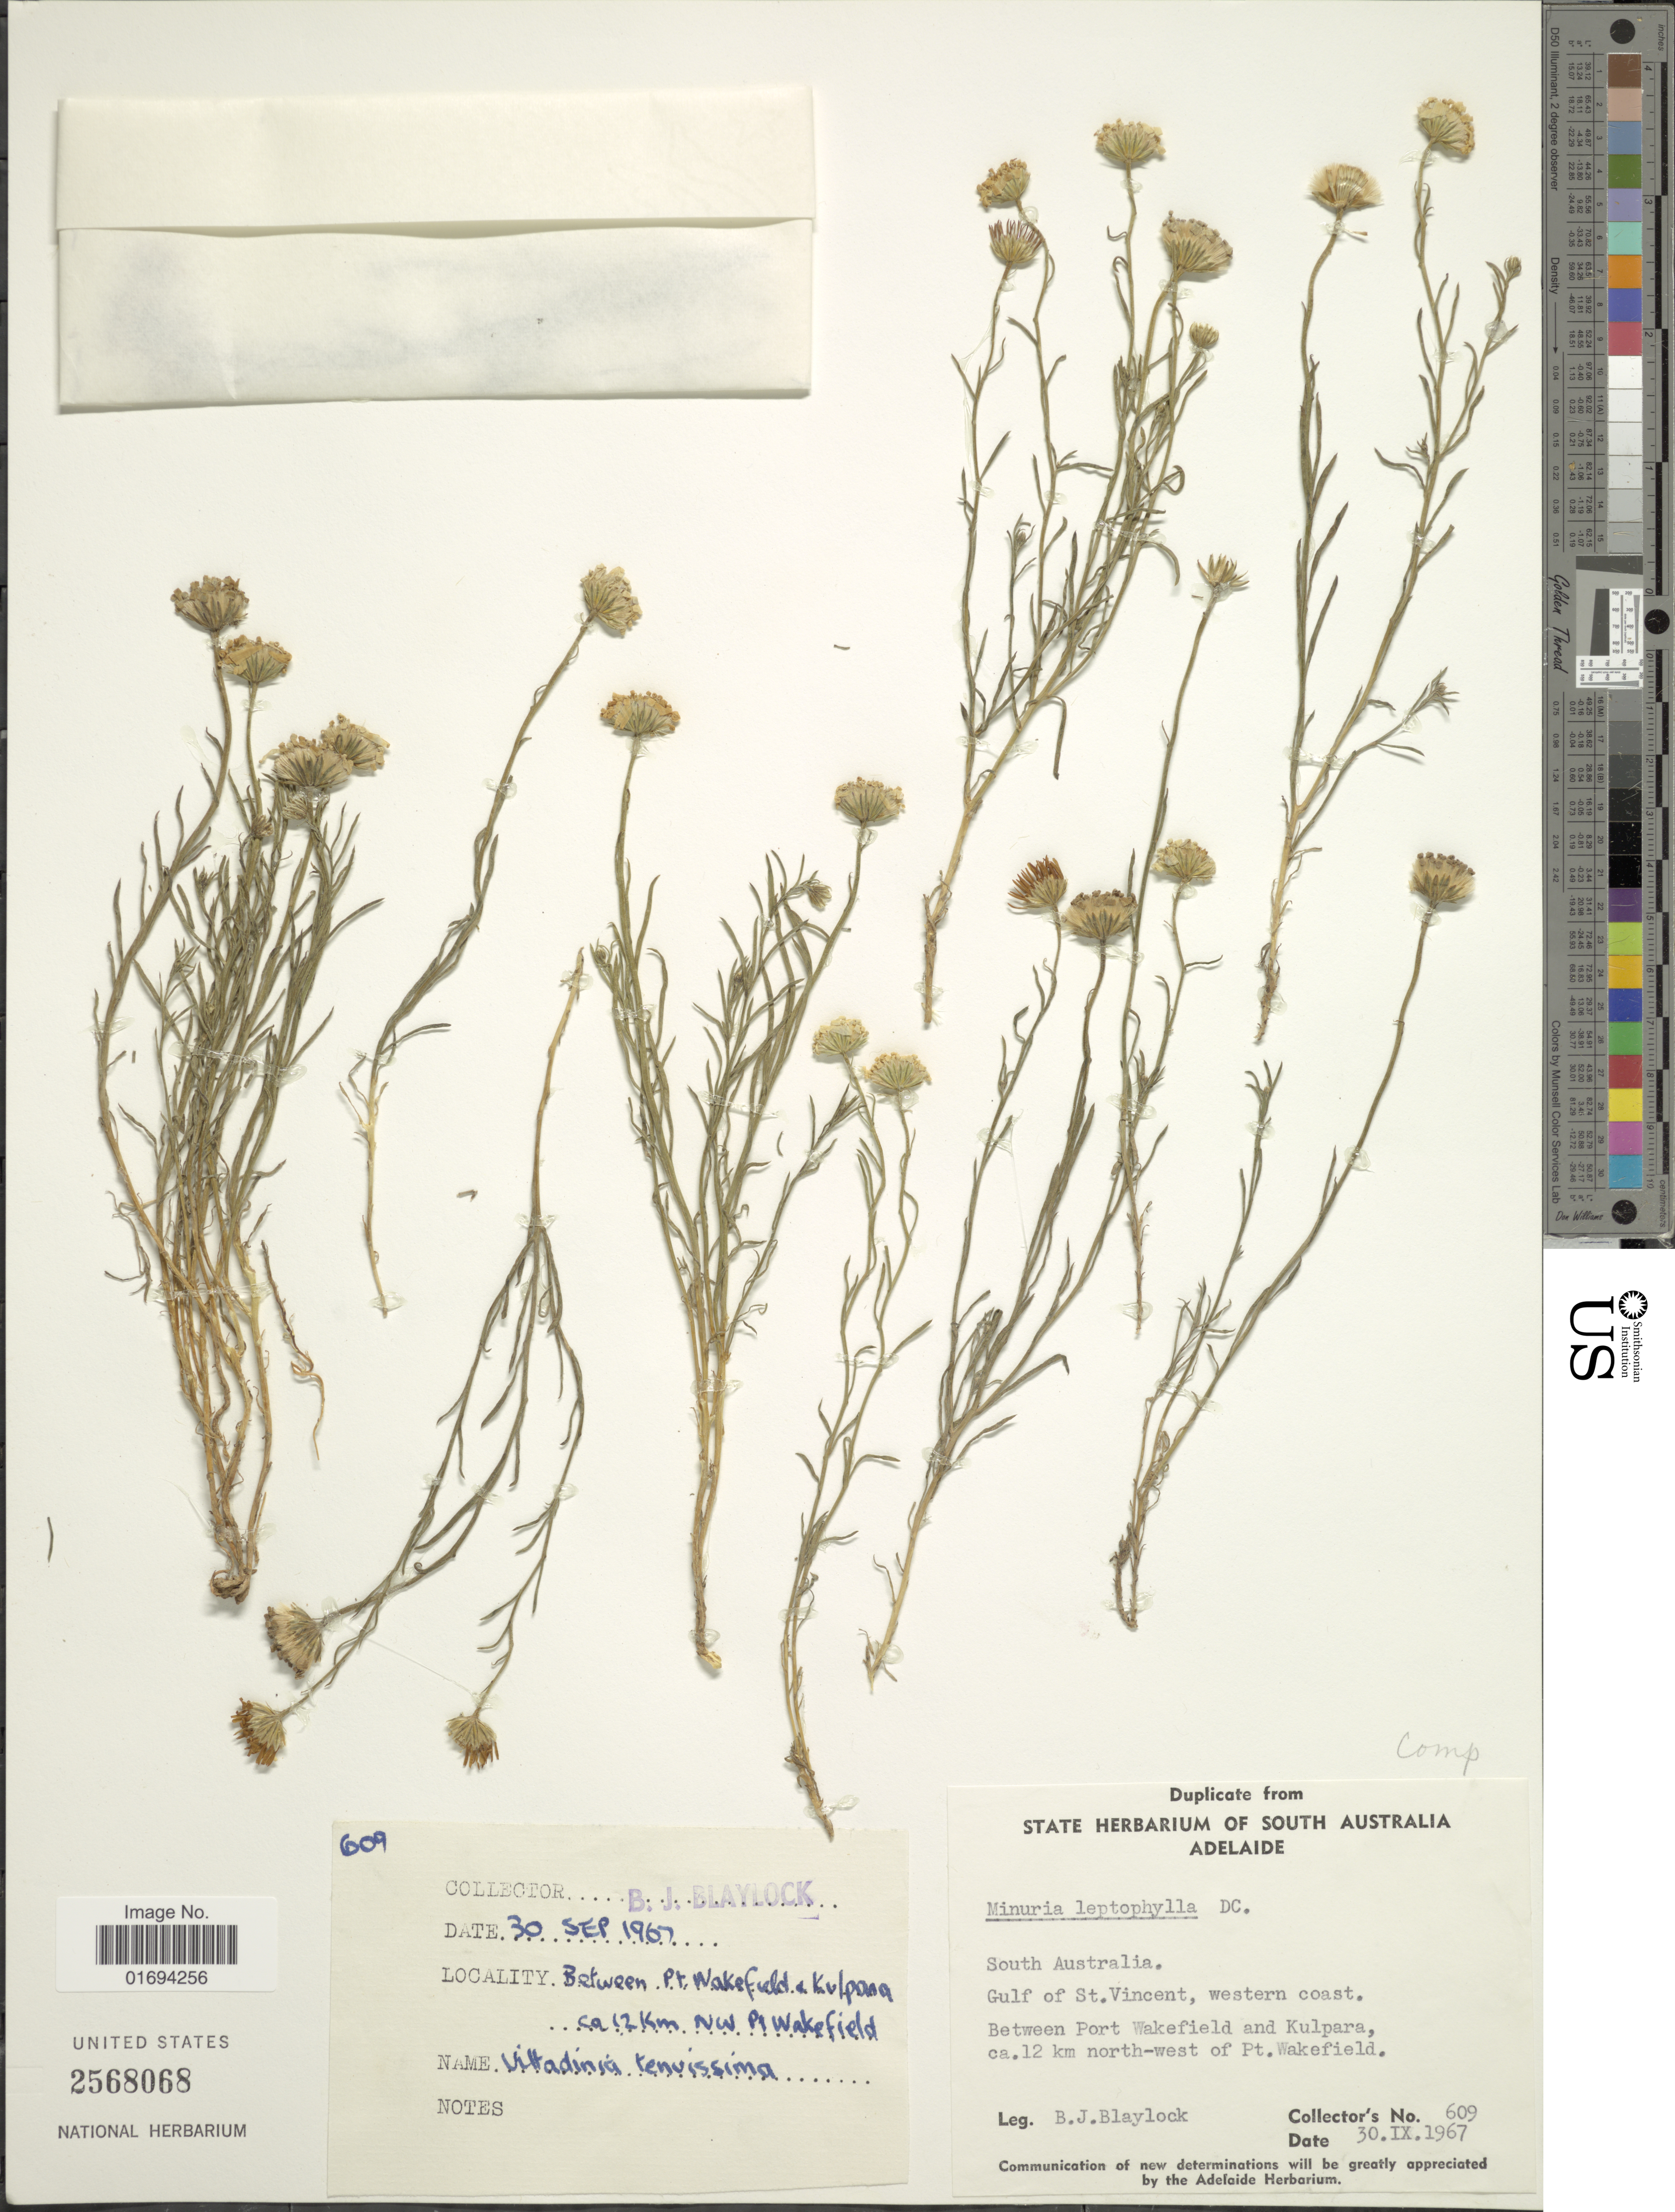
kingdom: Plantae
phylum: Tracheophyta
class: Magnoliopsida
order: Asterales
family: Asteraceae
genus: Minuria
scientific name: Minuria leptophylla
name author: DC.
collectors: B. Blaylock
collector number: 609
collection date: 1967-09-30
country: Australia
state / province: South Australia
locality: Gulf of St. Vincent, western coast, Between Port Wakefield and Kulpara, ca. 12 km north-west of Pt. Wakefield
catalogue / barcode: US 2568068